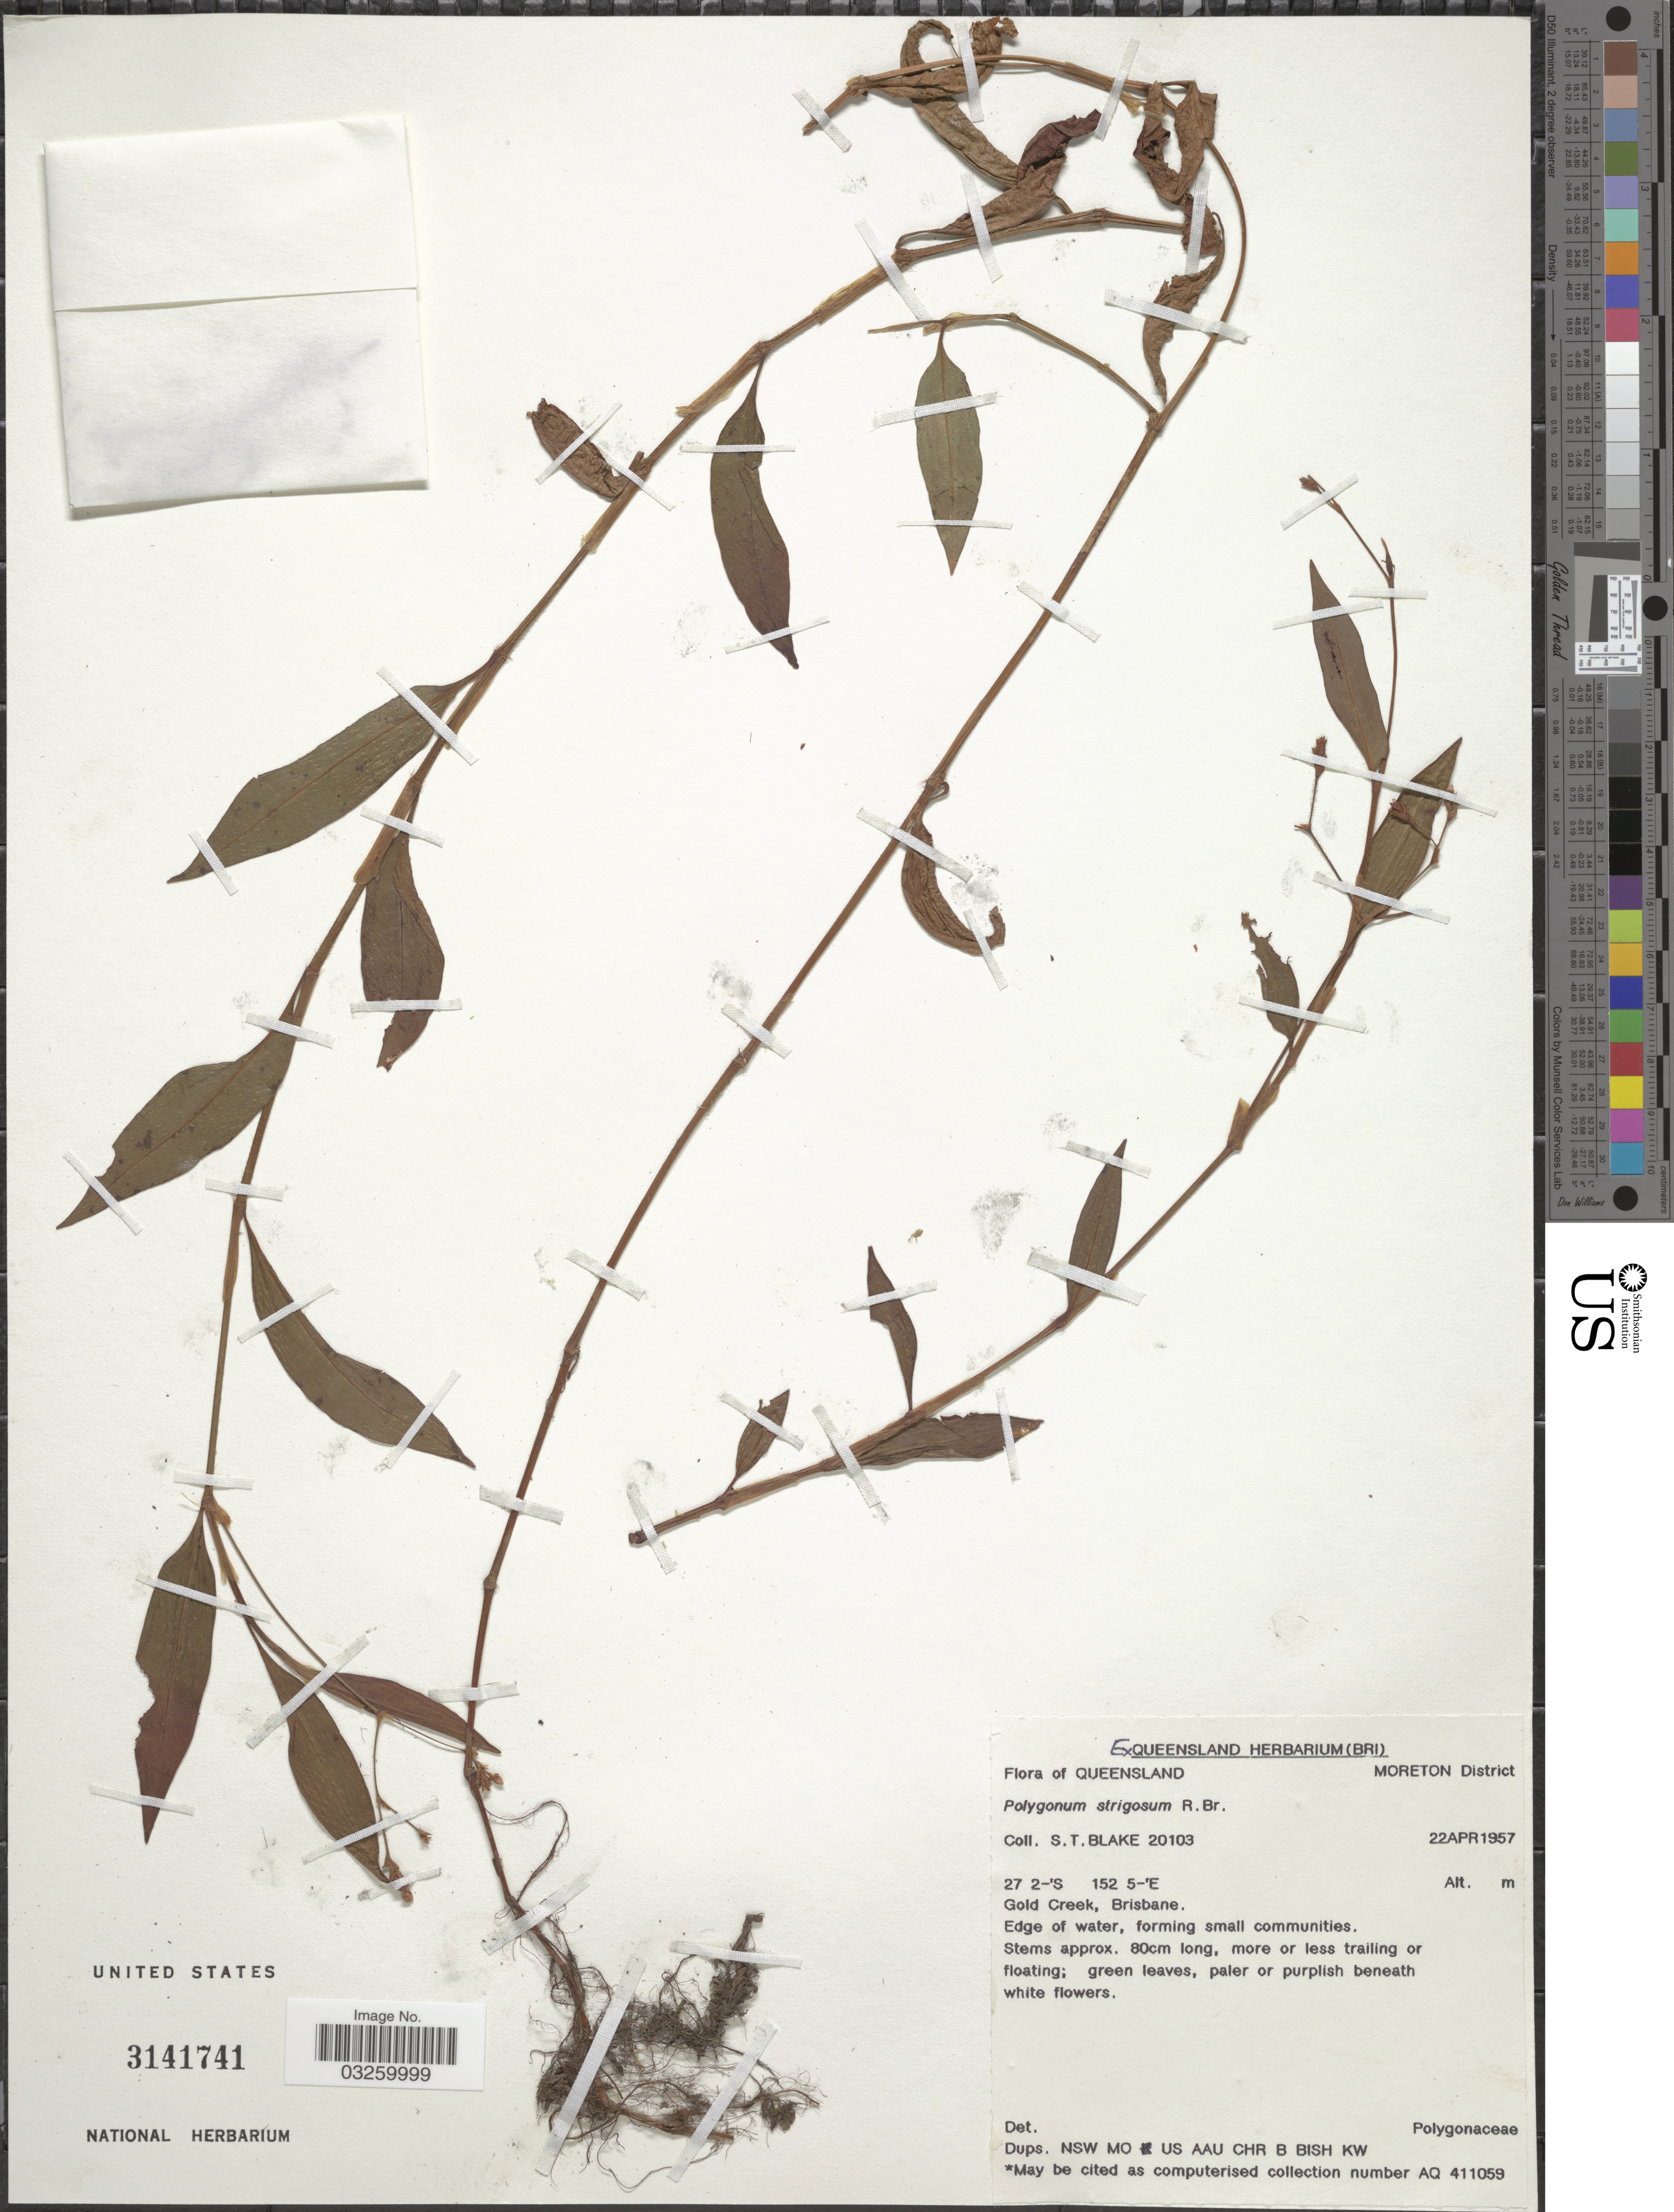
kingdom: Plantae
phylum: Tracheophyta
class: Magnoliopsida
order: Caryophyllales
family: Polygonaceae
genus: Polygonum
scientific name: Polygonum strigosum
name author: R. Br.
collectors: S. T. Blake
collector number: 20103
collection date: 1957-04-22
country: Australia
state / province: Queensland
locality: Moreton District. Gold Creek, Brisbane.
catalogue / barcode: US 3141741